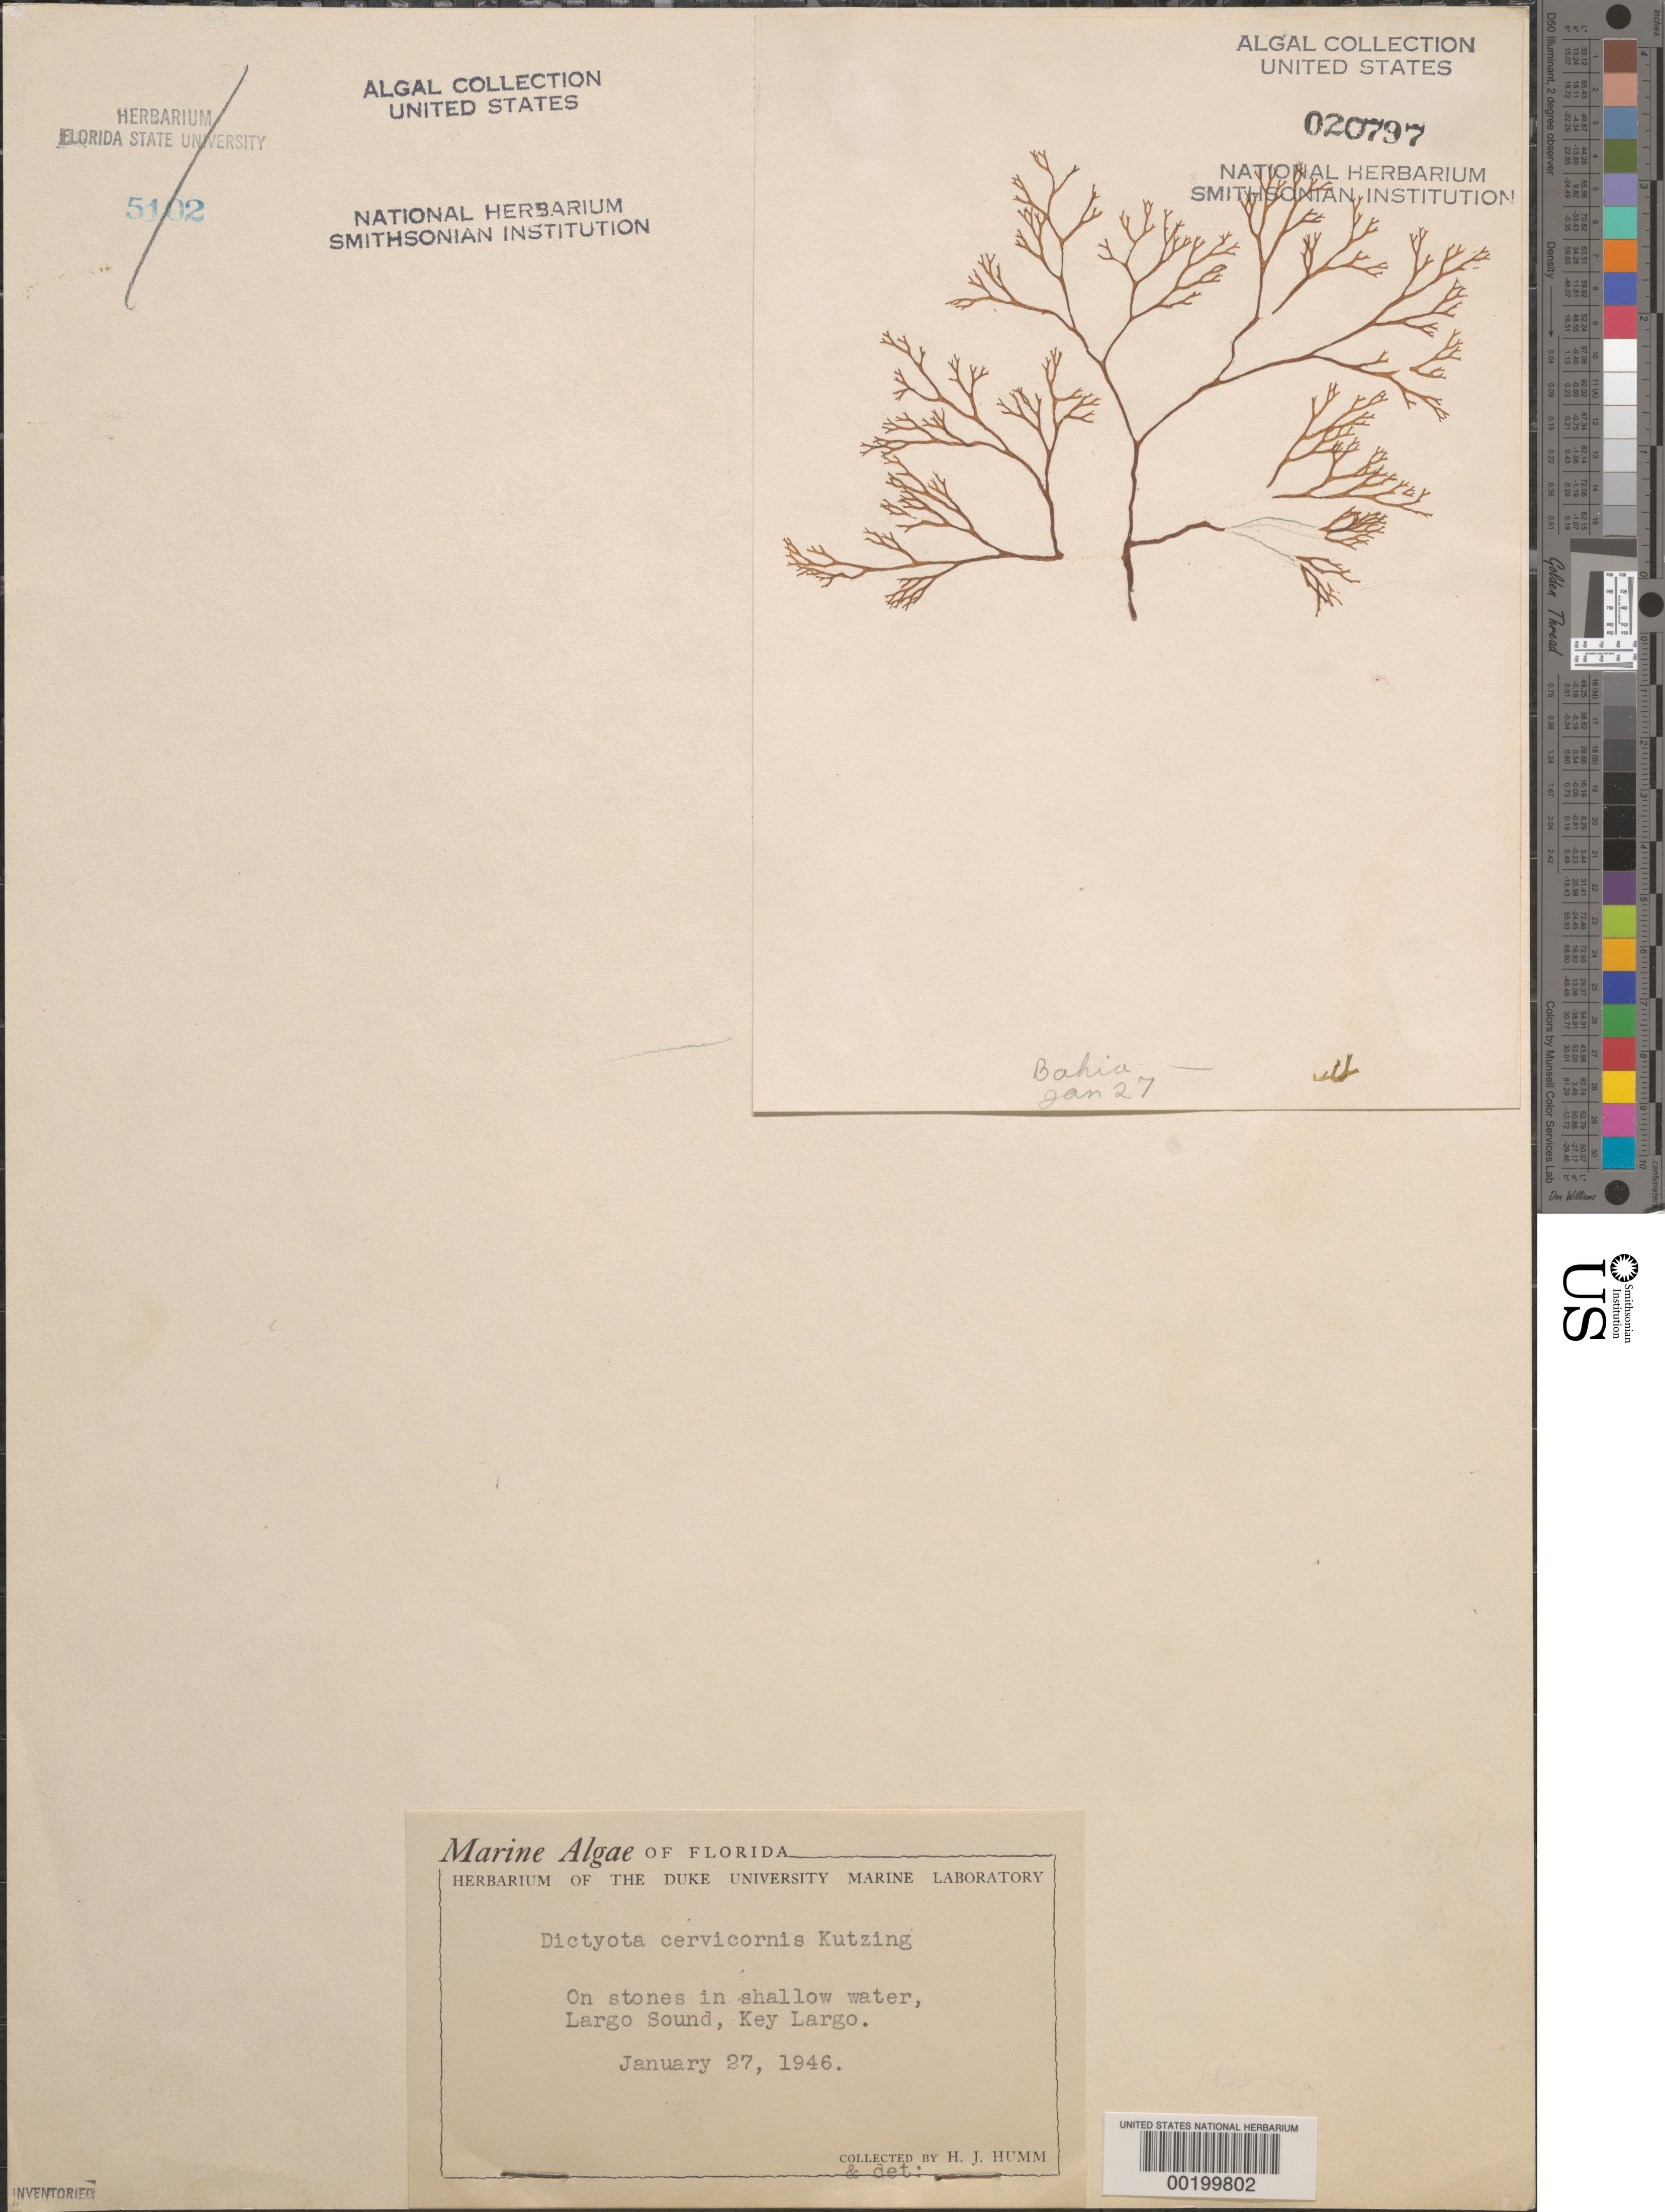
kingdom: Chromista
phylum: Ochrophyta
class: Phaeophyceae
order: Dictyotales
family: Dictyotaceae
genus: Dictyota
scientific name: Dictyota cervicornis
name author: Kütz.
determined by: Humm, Harold J.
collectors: H. J. Humm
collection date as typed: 27 Jan 1946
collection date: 1946-01-27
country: United States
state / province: Florida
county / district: Monroe County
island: Key Largo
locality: Largo Sound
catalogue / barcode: US 20797